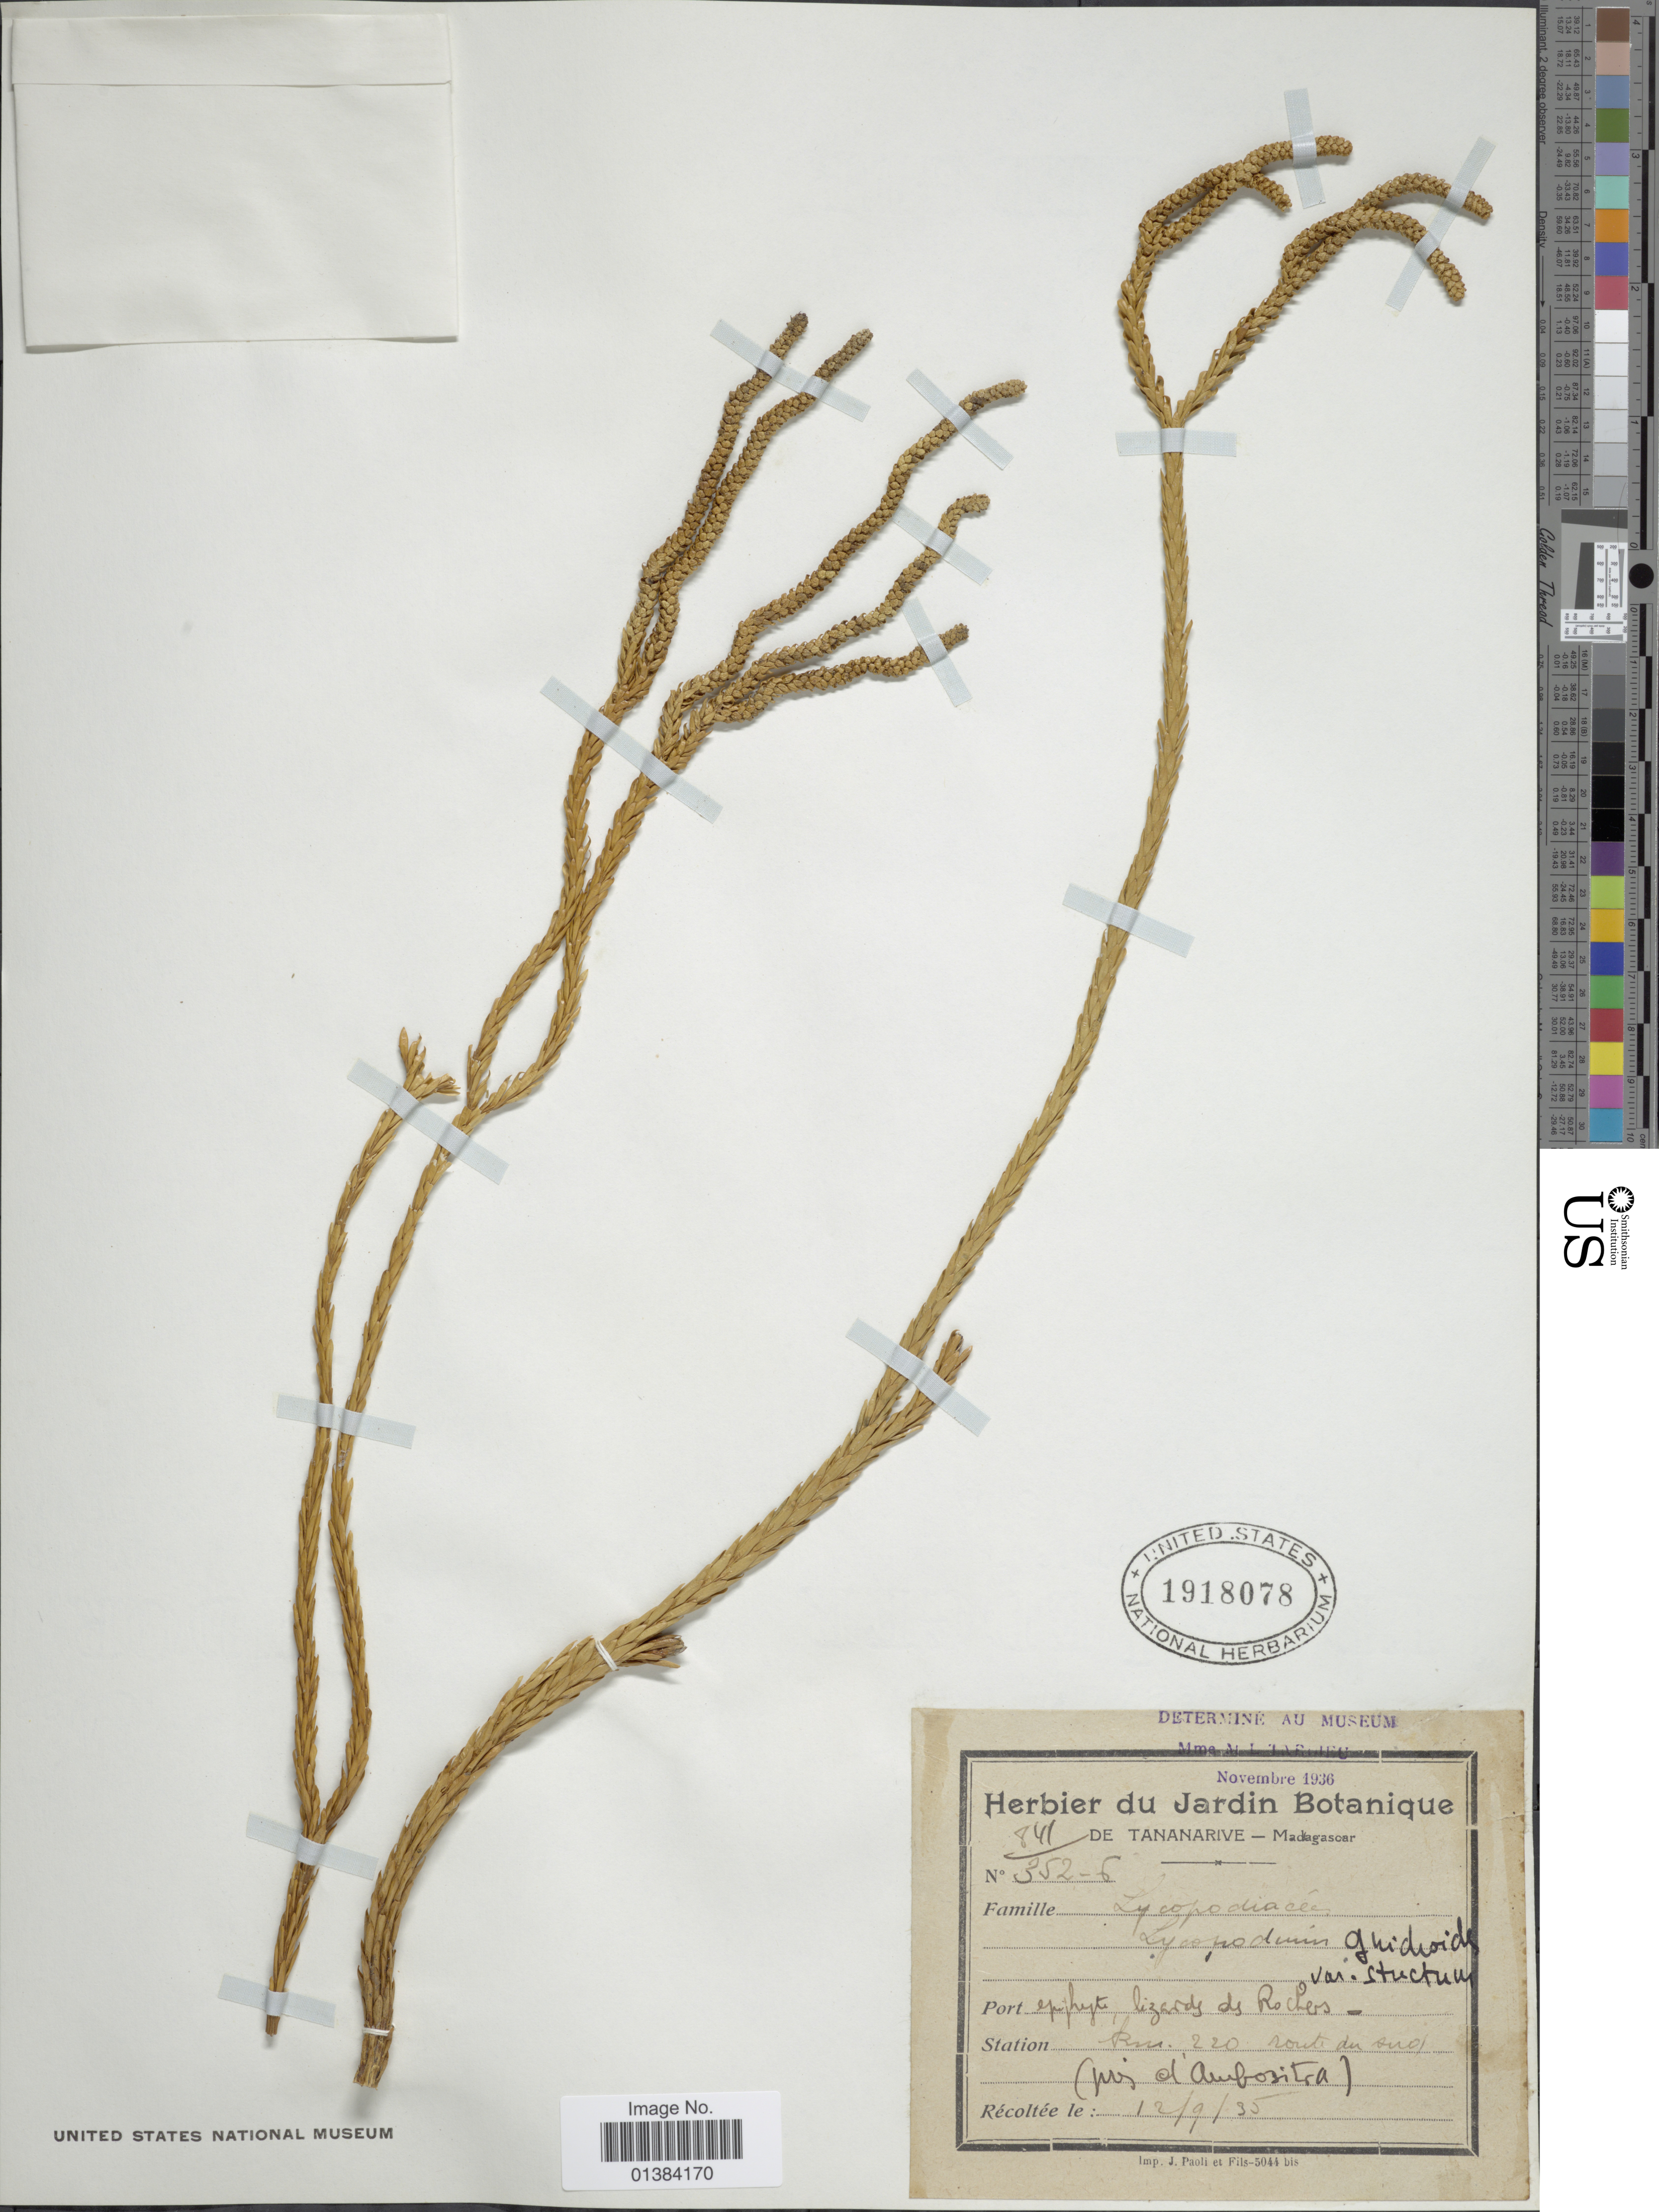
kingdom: Plantae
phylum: Tracheophyta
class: Lycopodiopsida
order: Lycopodiales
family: Lycopodiaceae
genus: Phlegmariurus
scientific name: Phlegmariurus gnidioides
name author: (L. f.) A. R. Field & Bostock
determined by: Field, A. R.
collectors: ex herb. Jardin Botanique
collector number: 841/352-6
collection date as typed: Transcribed d/m/y: 12/9/35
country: Madagascar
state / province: Amoron'i Mania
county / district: Ambositra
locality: Pres l'Ambositra.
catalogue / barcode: US 1918078